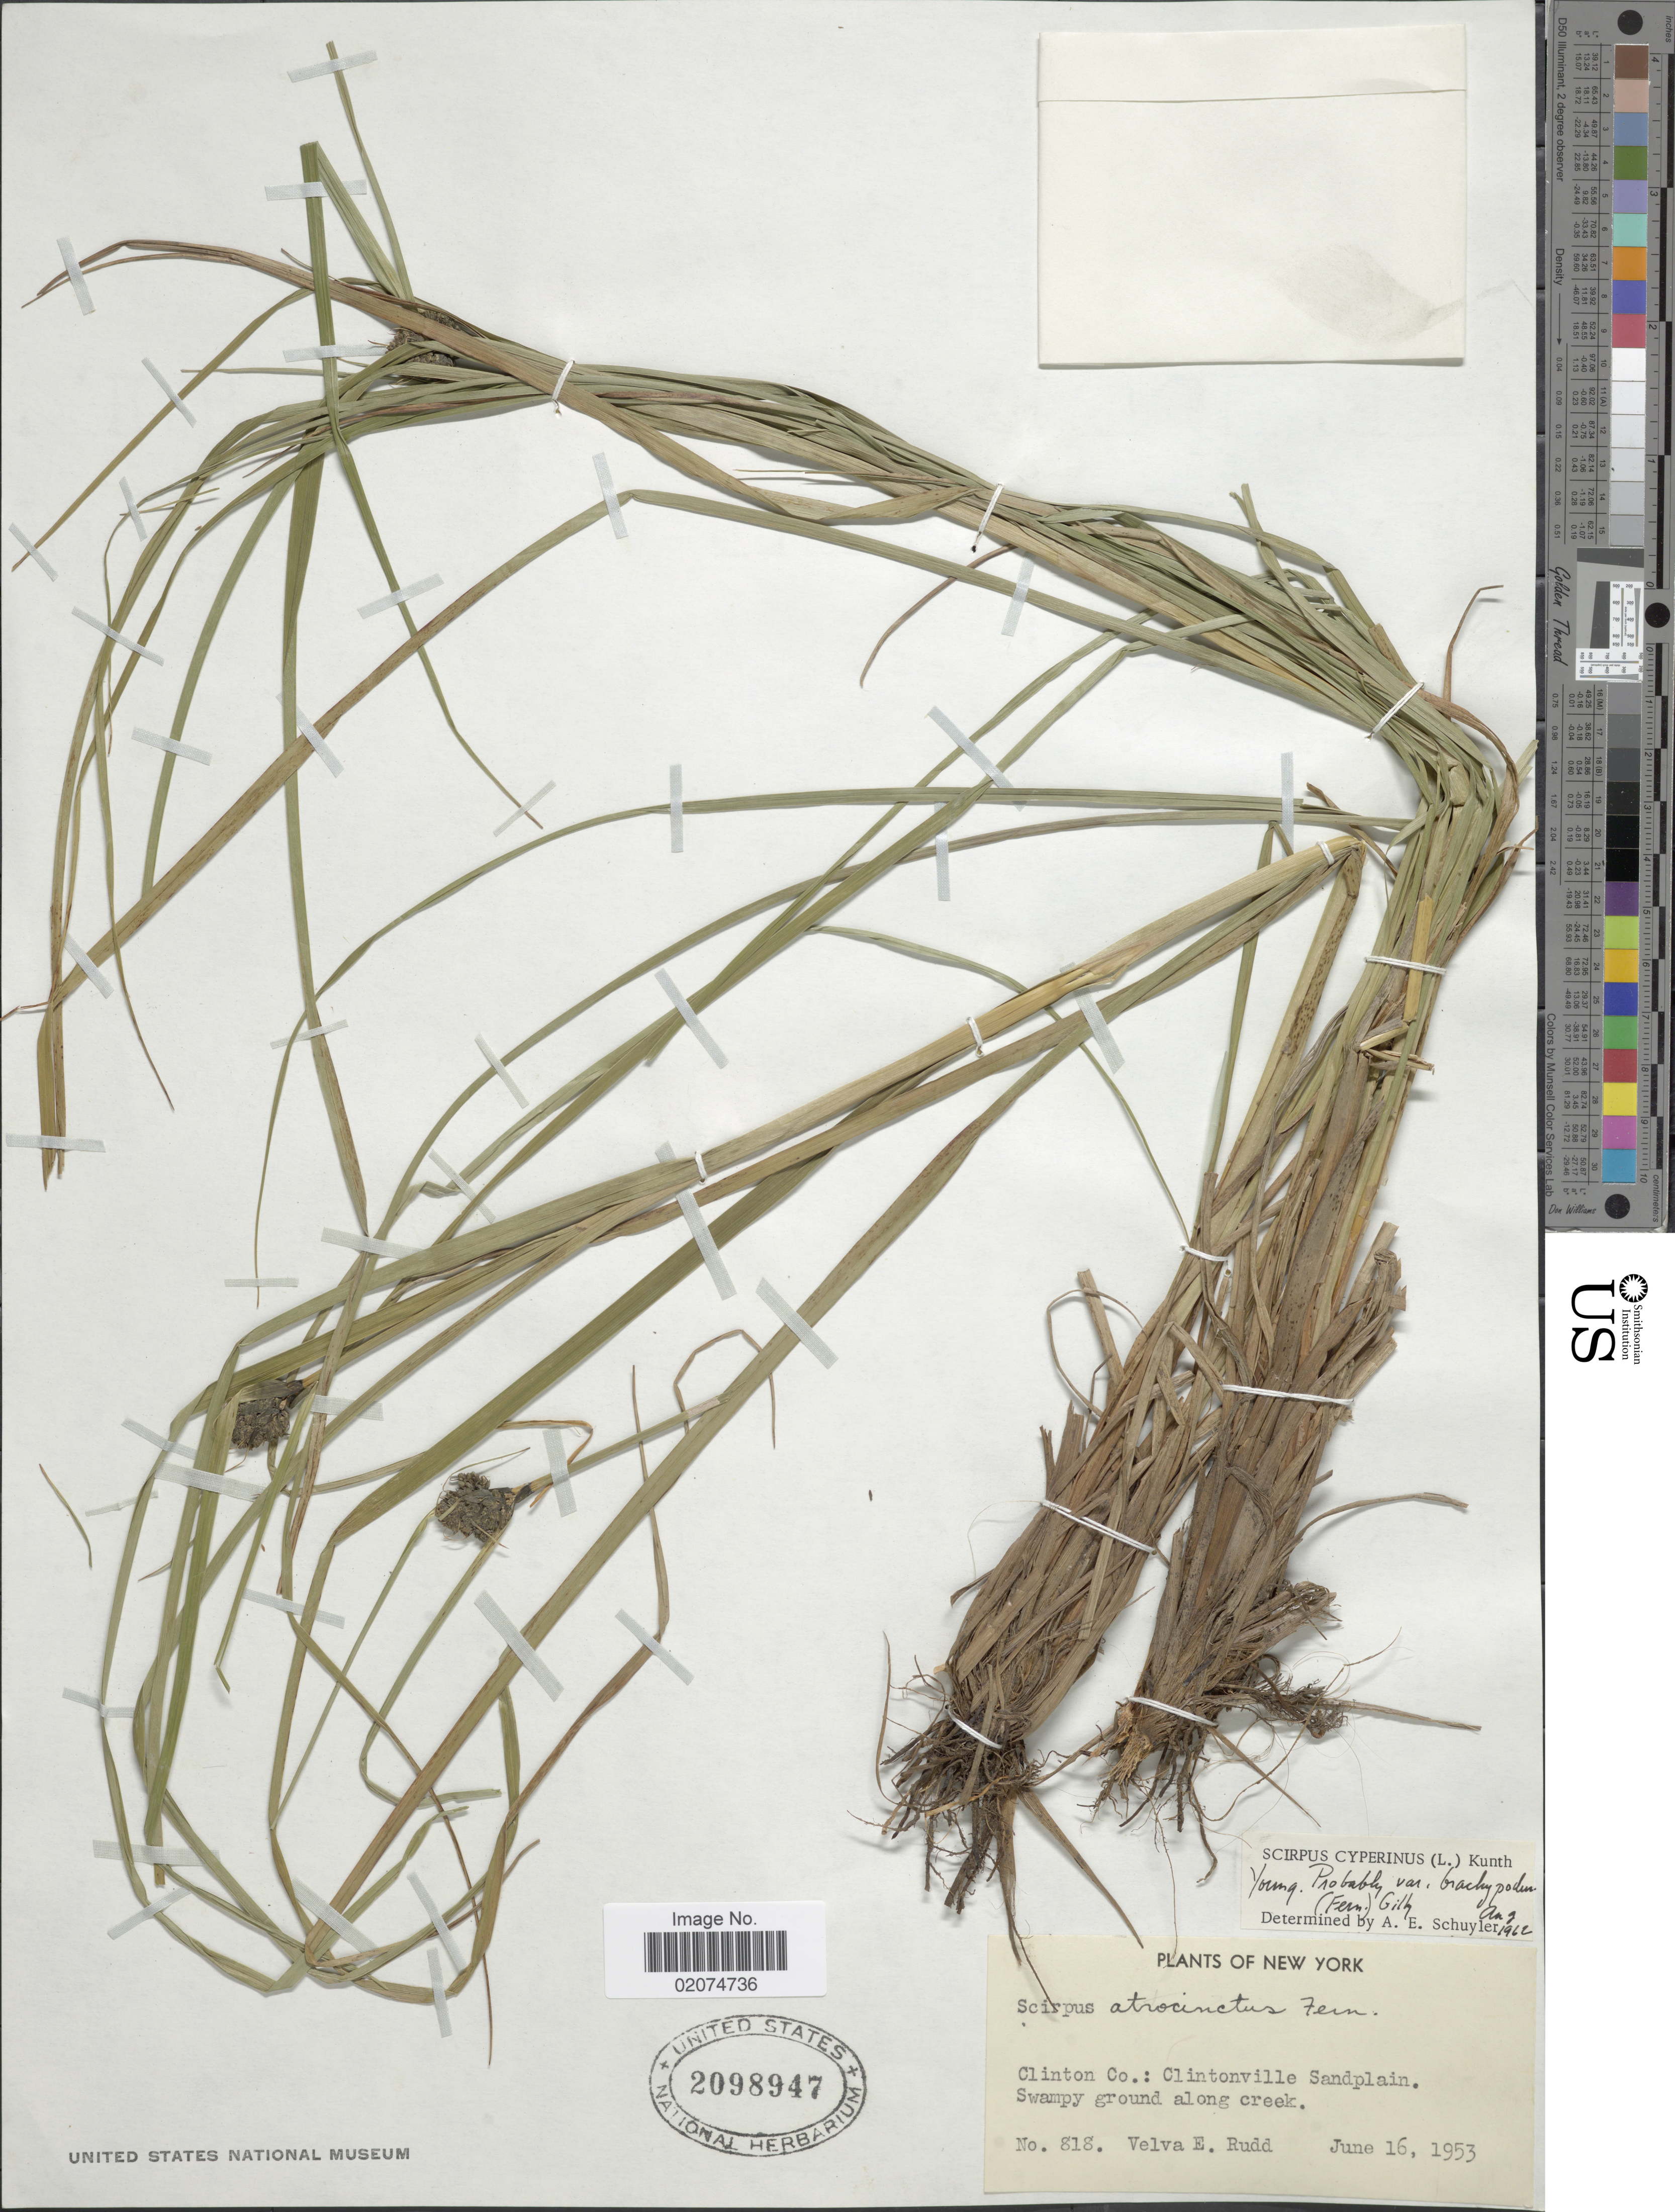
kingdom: Plantae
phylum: Tracheophyta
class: Liliopsida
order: Poales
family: Cyperaceae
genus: Scirpus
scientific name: Scirpus atrocinctus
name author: Fernald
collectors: V. E. Rudd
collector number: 818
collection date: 1953-06-16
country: United States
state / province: New York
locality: Clinton Co, Clintonville Sandplain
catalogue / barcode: US 2098947